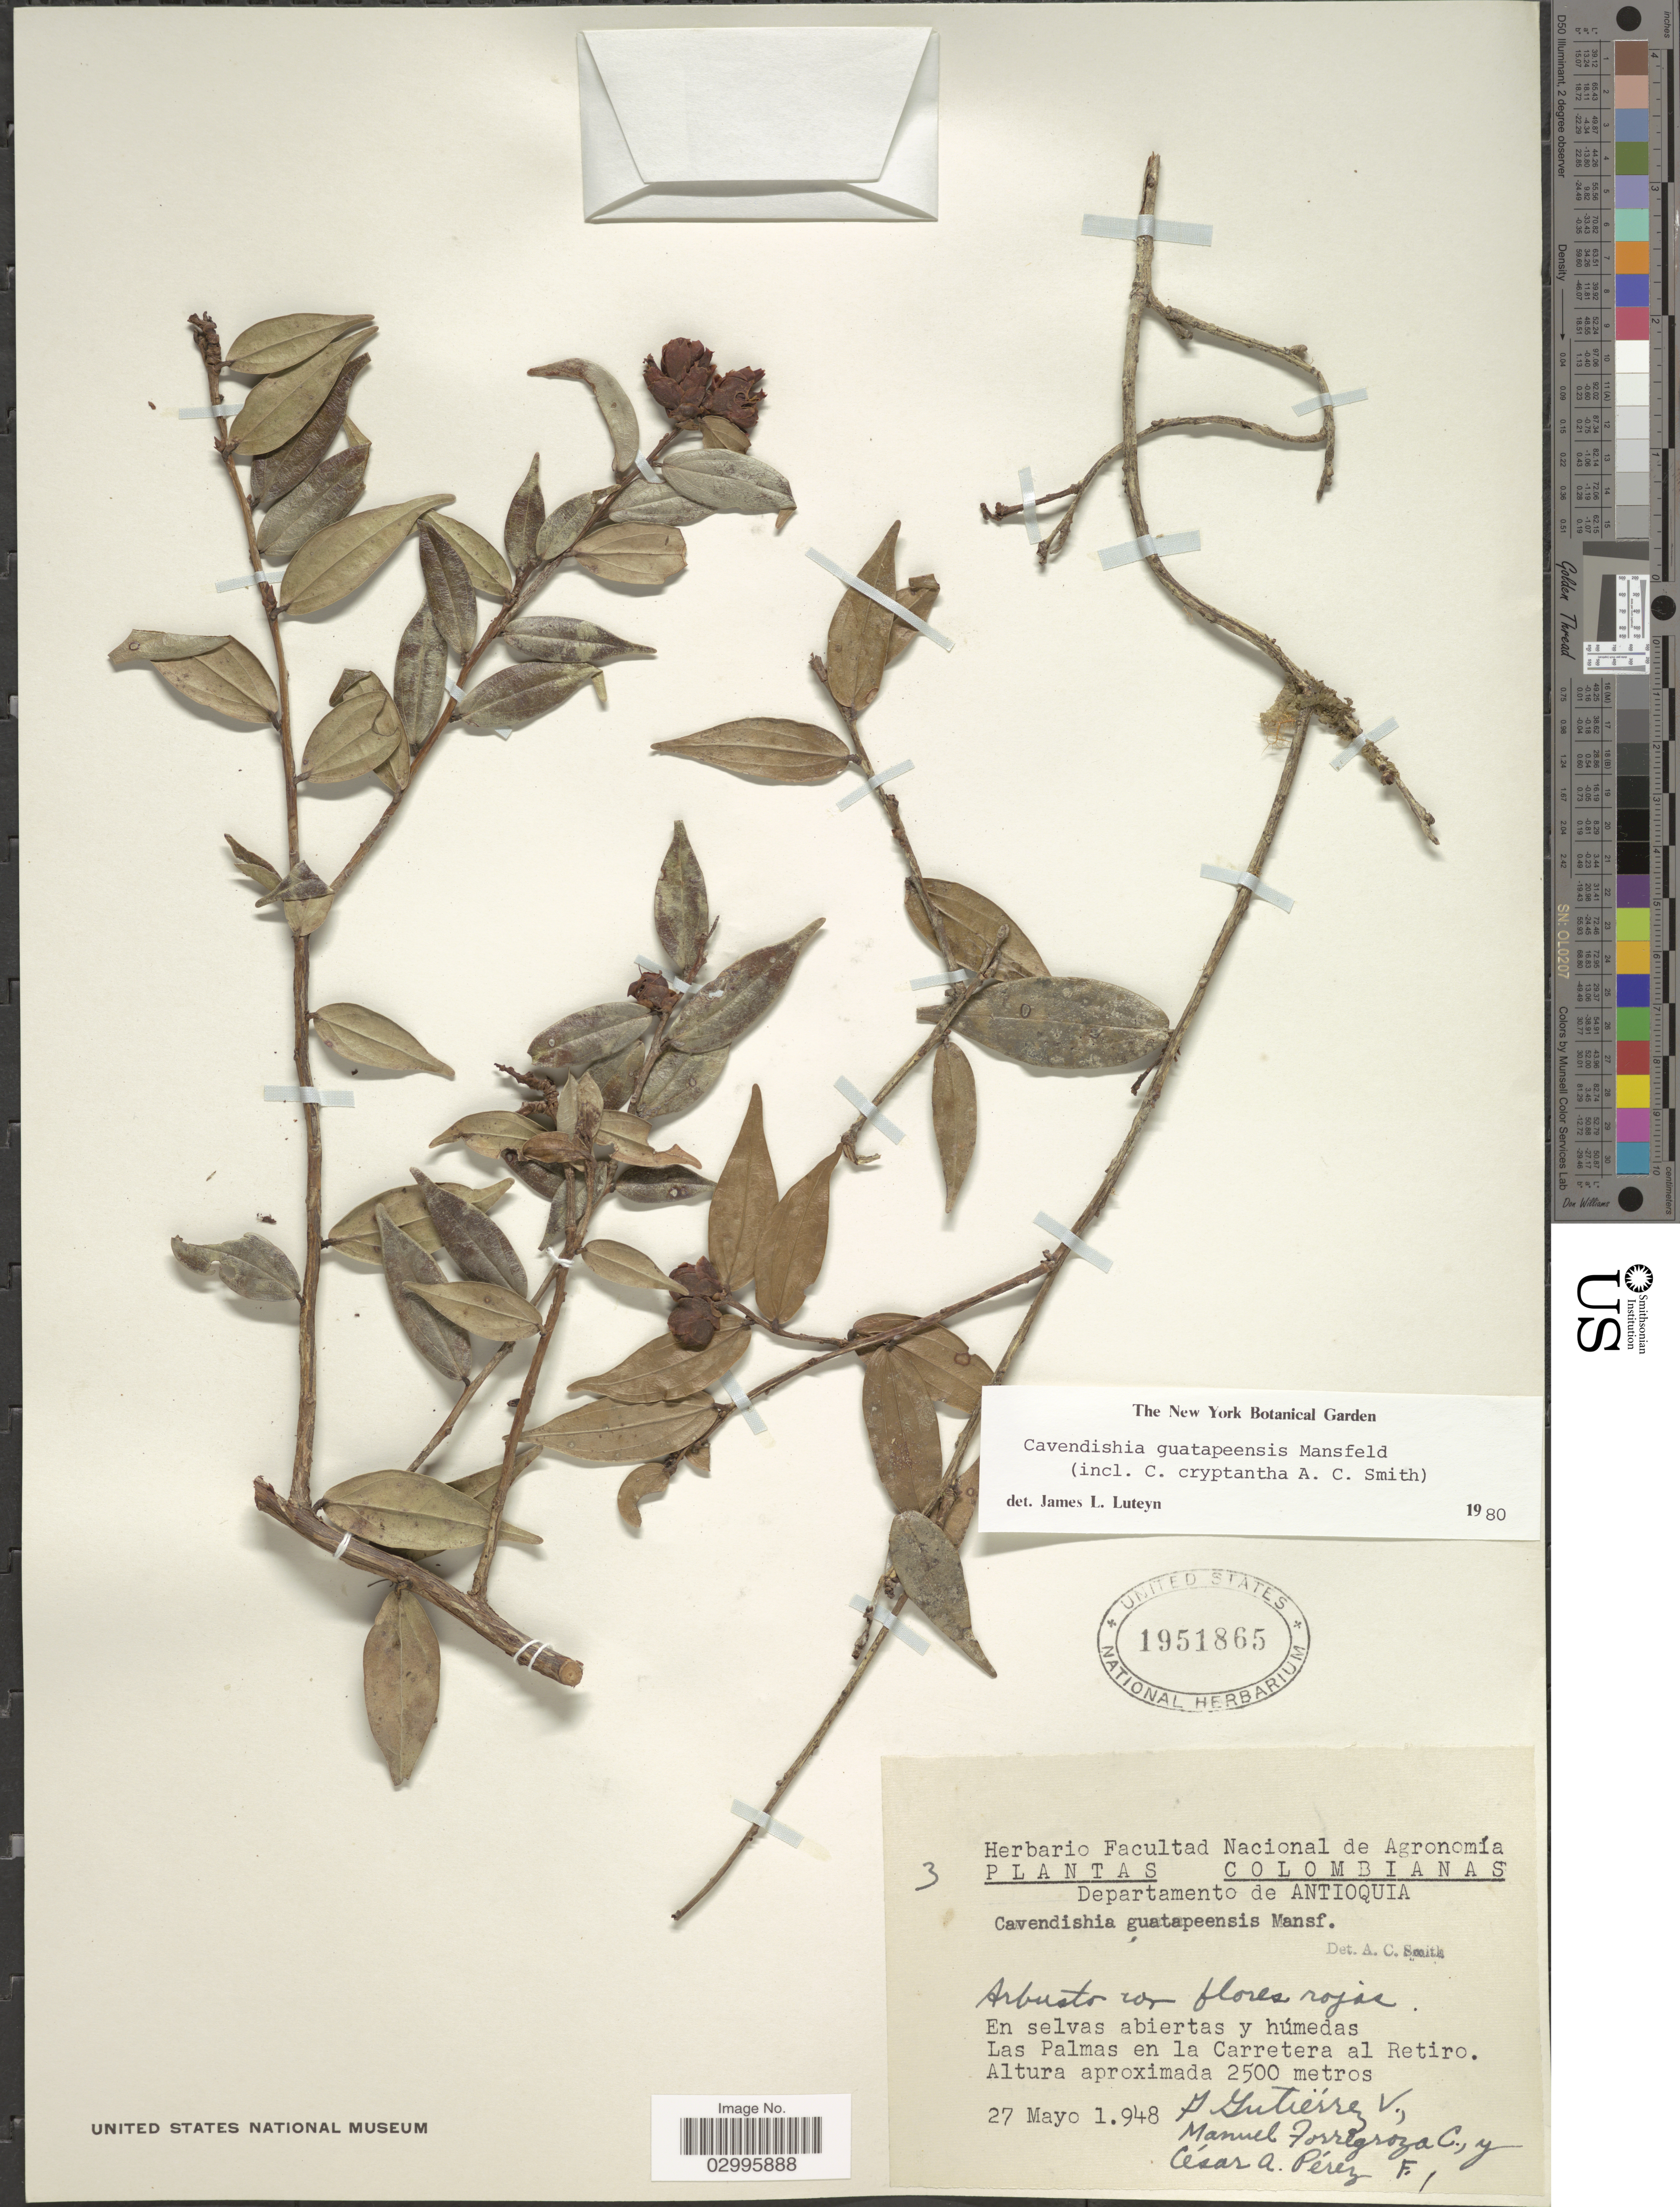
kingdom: Plantae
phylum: Tracheophyta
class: Magnoliopsida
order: Ericales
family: Ericaceae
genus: Cavendishia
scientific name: Cavendishia guatapeensis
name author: Mansf.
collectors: G. Gutiérrez V., M. Forregroza C. & C. Pérez F.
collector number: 3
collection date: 1948-05-27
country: Colombia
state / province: Antioquia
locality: Departamento de Antioquia. Las Palmas en la Carretera al Retiro.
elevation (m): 2500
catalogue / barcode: US 1951865